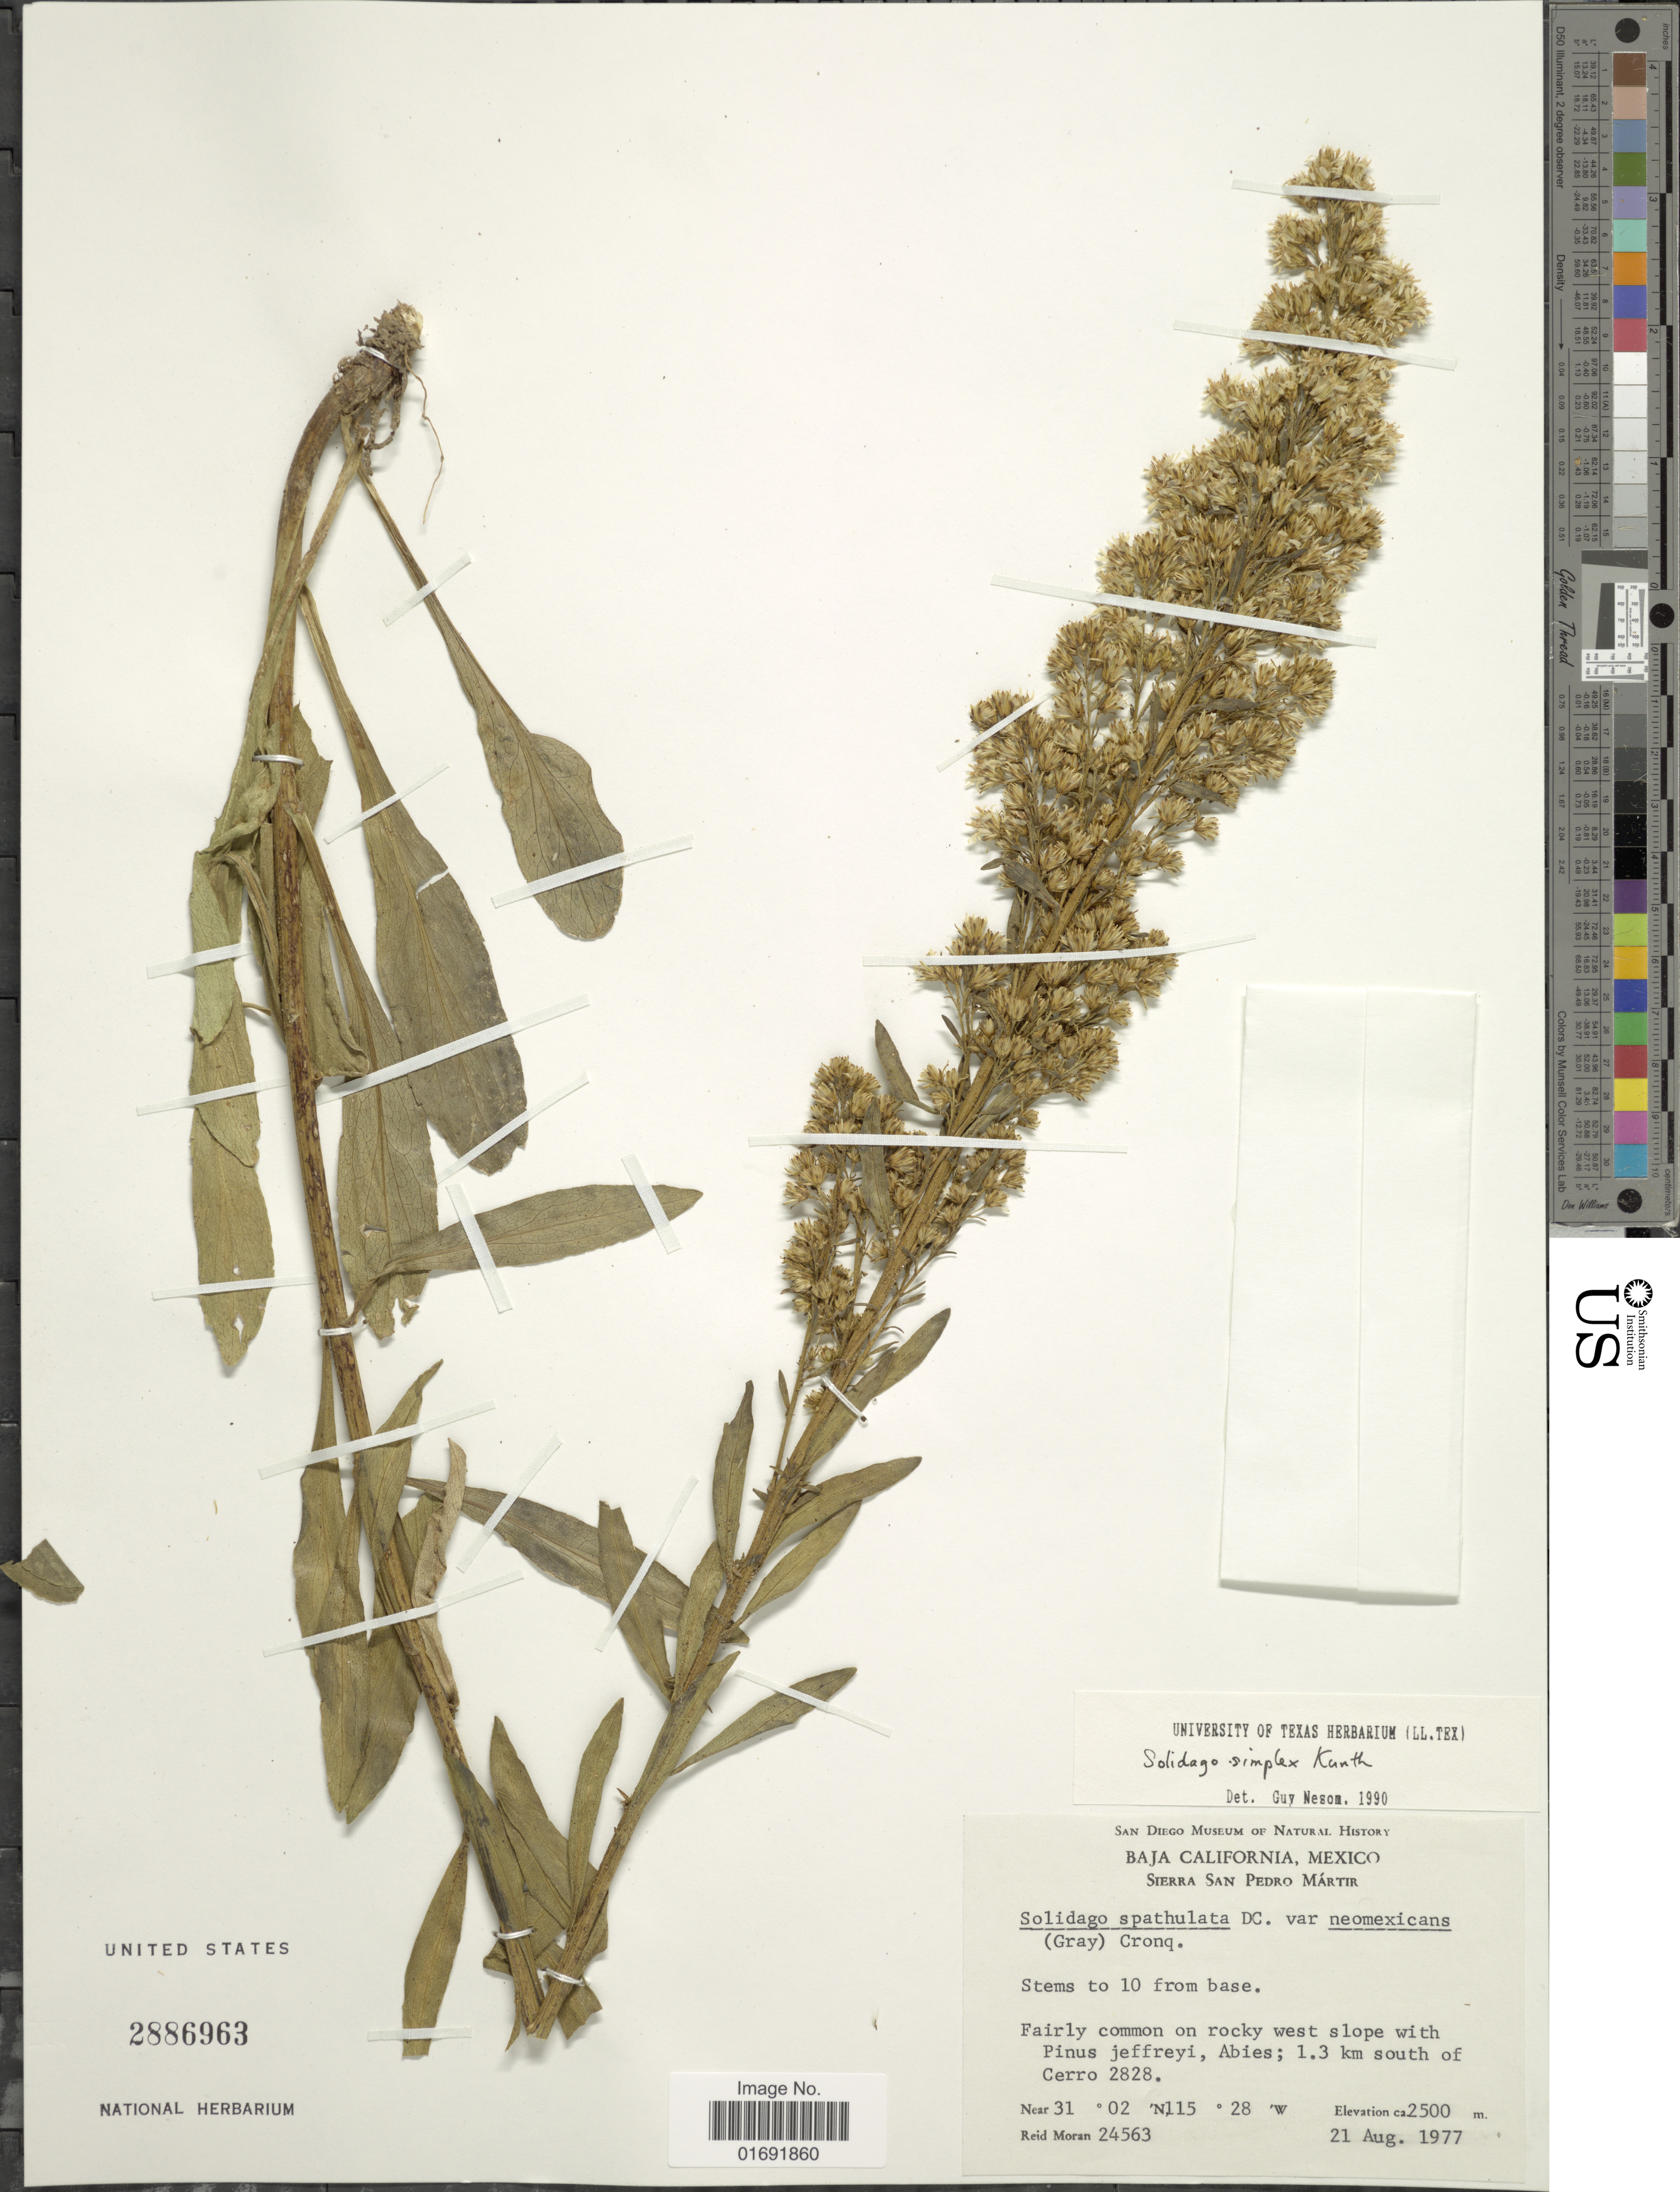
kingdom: Plantae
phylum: Tracheophyta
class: Magnoliopsida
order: Asterales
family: Asteraceae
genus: Solidago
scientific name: Solidago neomexicana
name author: Wooton & Standl.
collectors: R. V. Moran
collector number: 24563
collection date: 1977-08-21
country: Mexico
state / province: Baja California Sur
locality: Sierra San Pedro Martir, 1.3 km south of Cerro 2828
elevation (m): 2500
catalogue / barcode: US 2886963